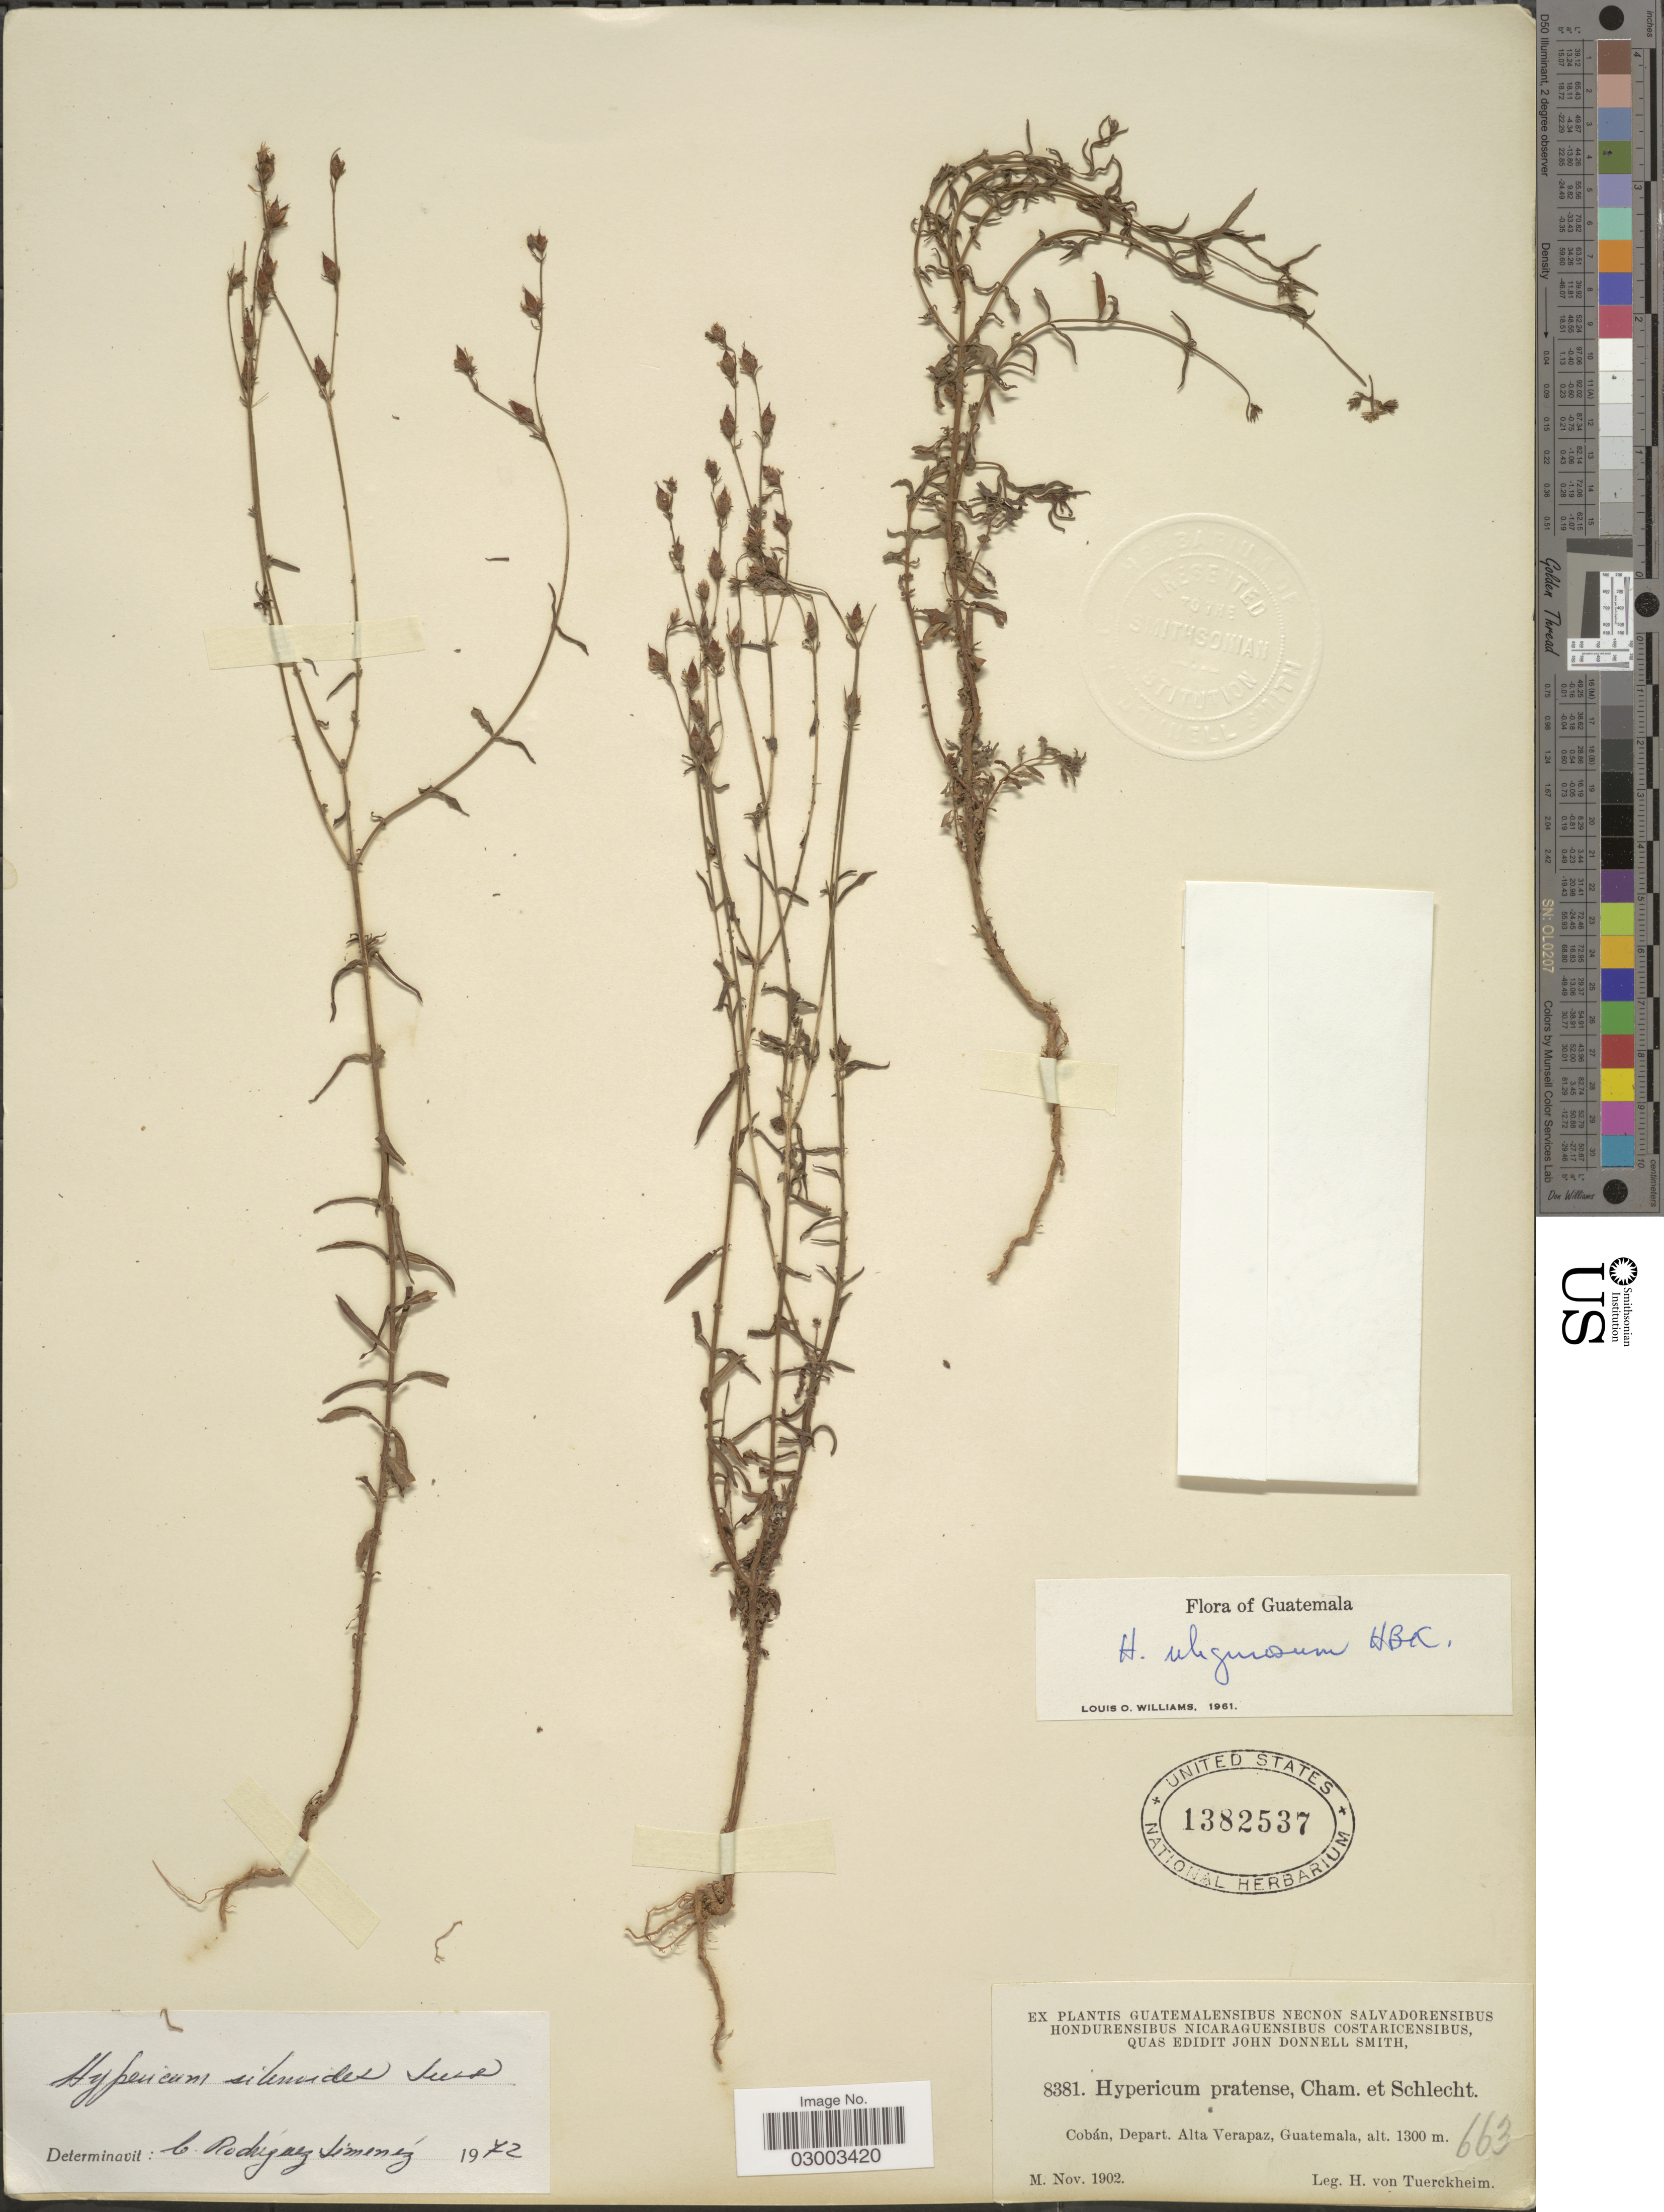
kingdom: Plantae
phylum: Tracheophyta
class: Magnoliopsida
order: Malpighiales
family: Hypericaceae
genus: Hypericum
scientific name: Hypericum silenoides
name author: Juss.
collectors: H. von Türckheim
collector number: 8381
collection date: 1902-11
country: Guatemala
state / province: Alta Verapaz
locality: Cobán, Depart. Alta Verapaz.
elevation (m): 1300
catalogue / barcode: US 1382537